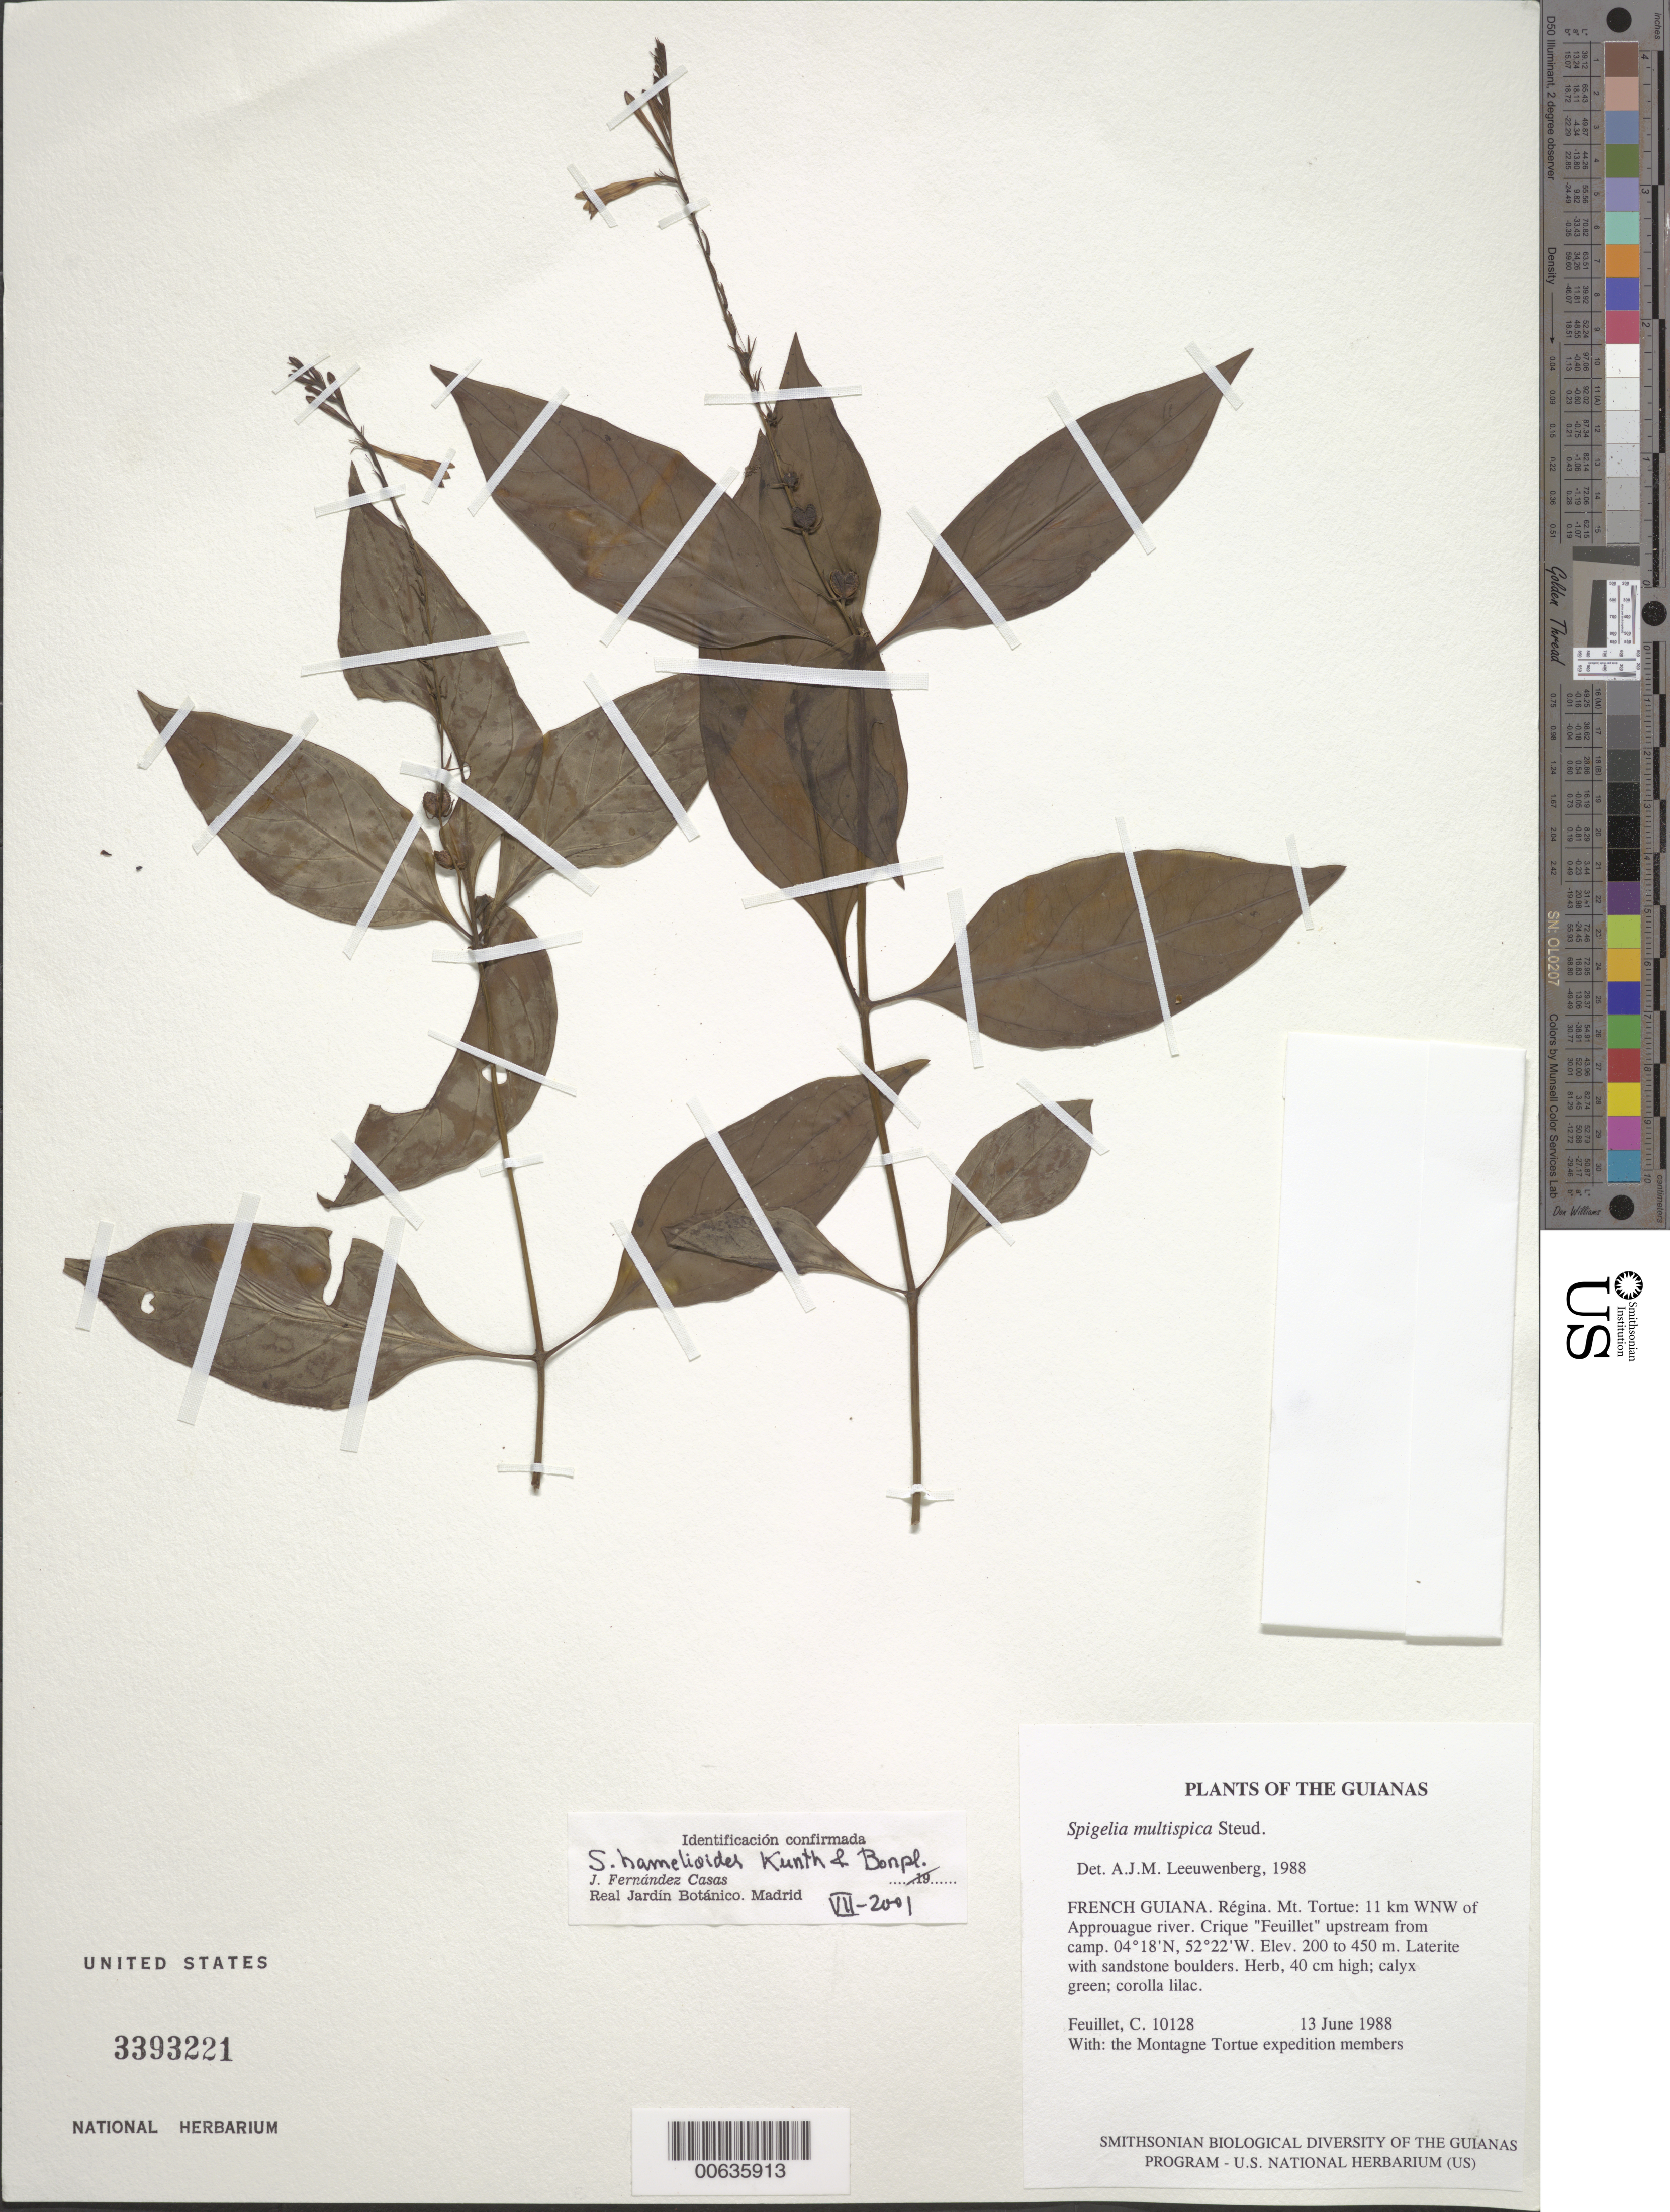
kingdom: Plantae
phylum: Tracheophyta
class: Magnoliopsida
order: Gentianales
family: Loganiaceae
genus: Spigelia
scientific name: Spigelia multispica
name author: Steud.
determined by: Fernández Casas, F. J.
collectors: C. Feuillet & Montagne Torte Exped. members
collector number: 10128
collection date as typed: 13 June 1988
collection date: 1988-06-13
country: French Guiana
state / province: Cayenne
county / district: Regina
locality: Mt. Tortue: 11 km WNW of Approuague river. Crique "Feuillet" upstream from camp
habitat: Laterite with sandstone boulders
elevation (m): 200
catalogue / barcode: US 3393221